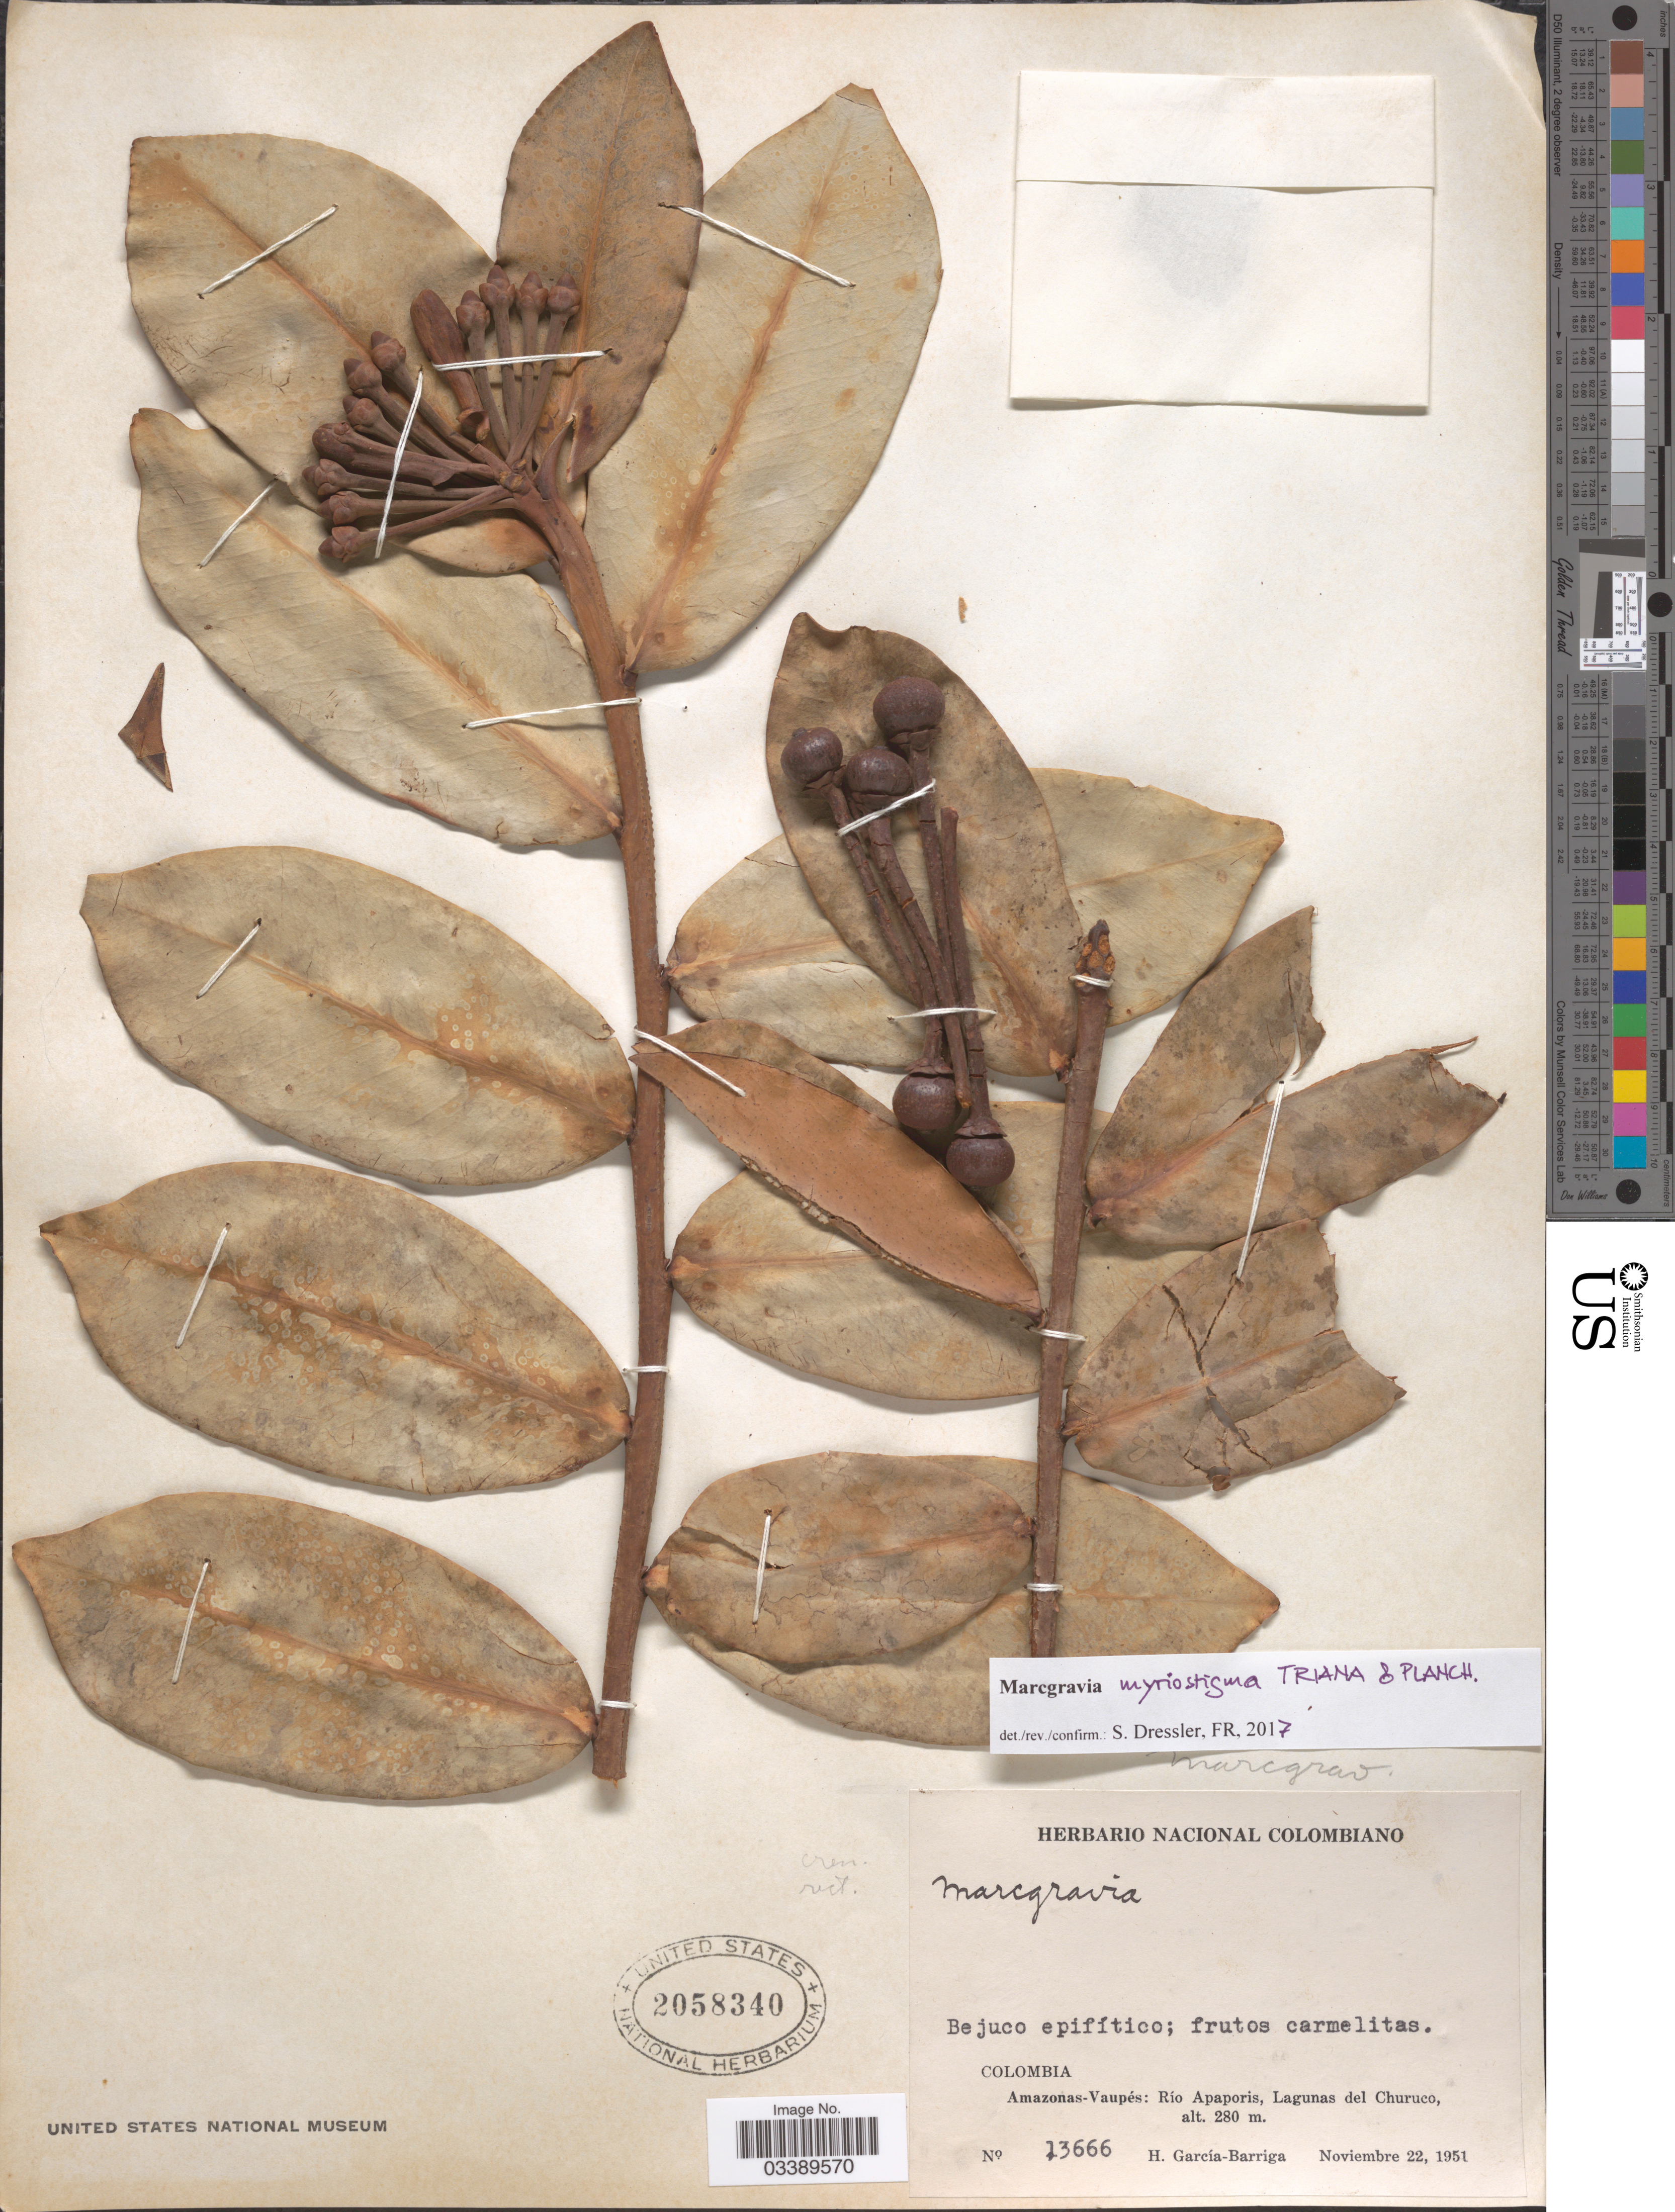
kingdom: Plantae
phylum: Tracheophyta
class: Magnoliopsida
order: Ericales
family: Marcgraviaceae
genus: Marcgravia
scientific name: Marcgravia myriostigma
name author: Triana & Planch.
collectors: H. García Barriga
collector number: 13666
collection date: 1951-11-22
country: Colombia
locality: Amazonas-Vaupés: Río Apaporis, Lagunas del Churuco.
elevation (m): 280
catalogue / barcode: US 2058340